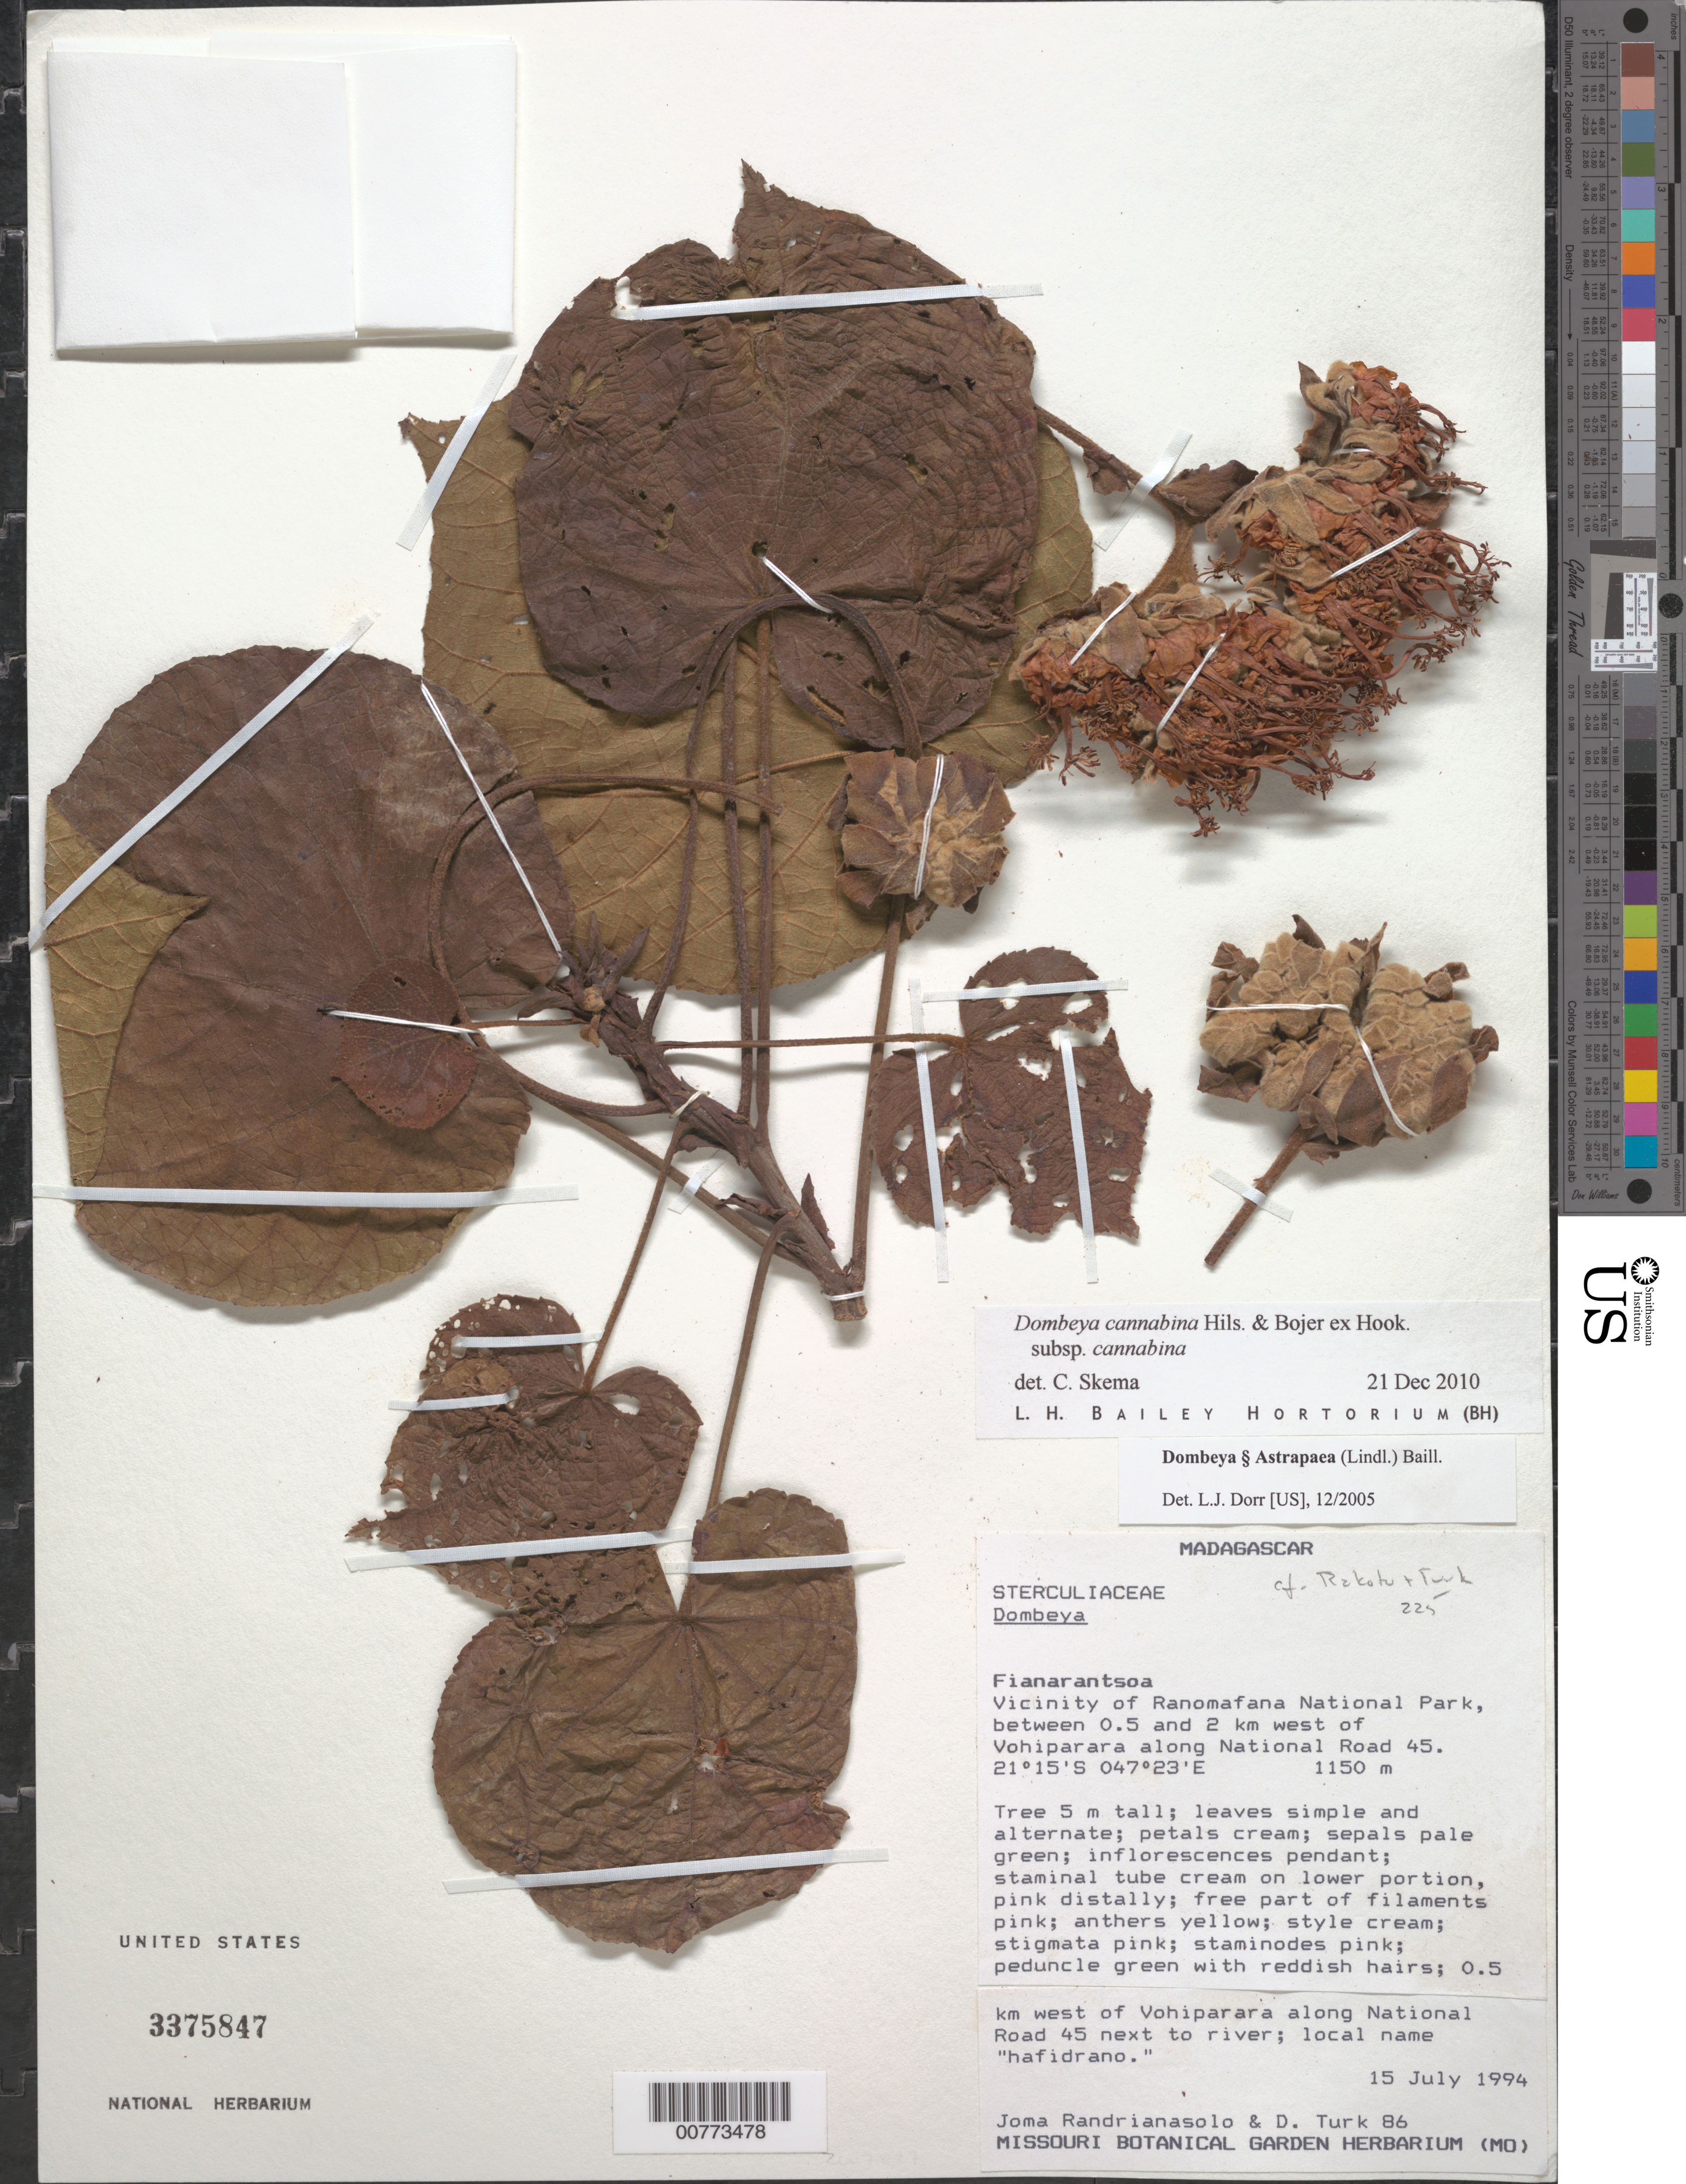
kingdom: Plantae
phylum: Tracheophyta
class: Magnoliopsida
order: Malvales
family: Malvaceae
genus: Dombeya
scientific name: Dombeya cannabina subsp. cannabina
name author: Hils. & Bojer ex Hook.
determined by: Skema, C. K.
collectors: J. Randrianasolo & D. Turk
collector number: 86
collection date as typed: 15 Jul 1995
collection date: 1995-07-15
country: Madagascar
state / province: Haute Matsiatra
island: Madagascar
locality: Vicinity of Ranomafana National Park, between 0.5 and 2 km W of Vohiparara along National Road 45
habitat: next to river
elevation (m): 1150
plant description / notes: Common name: Hafidrano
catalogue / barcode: US 3375847